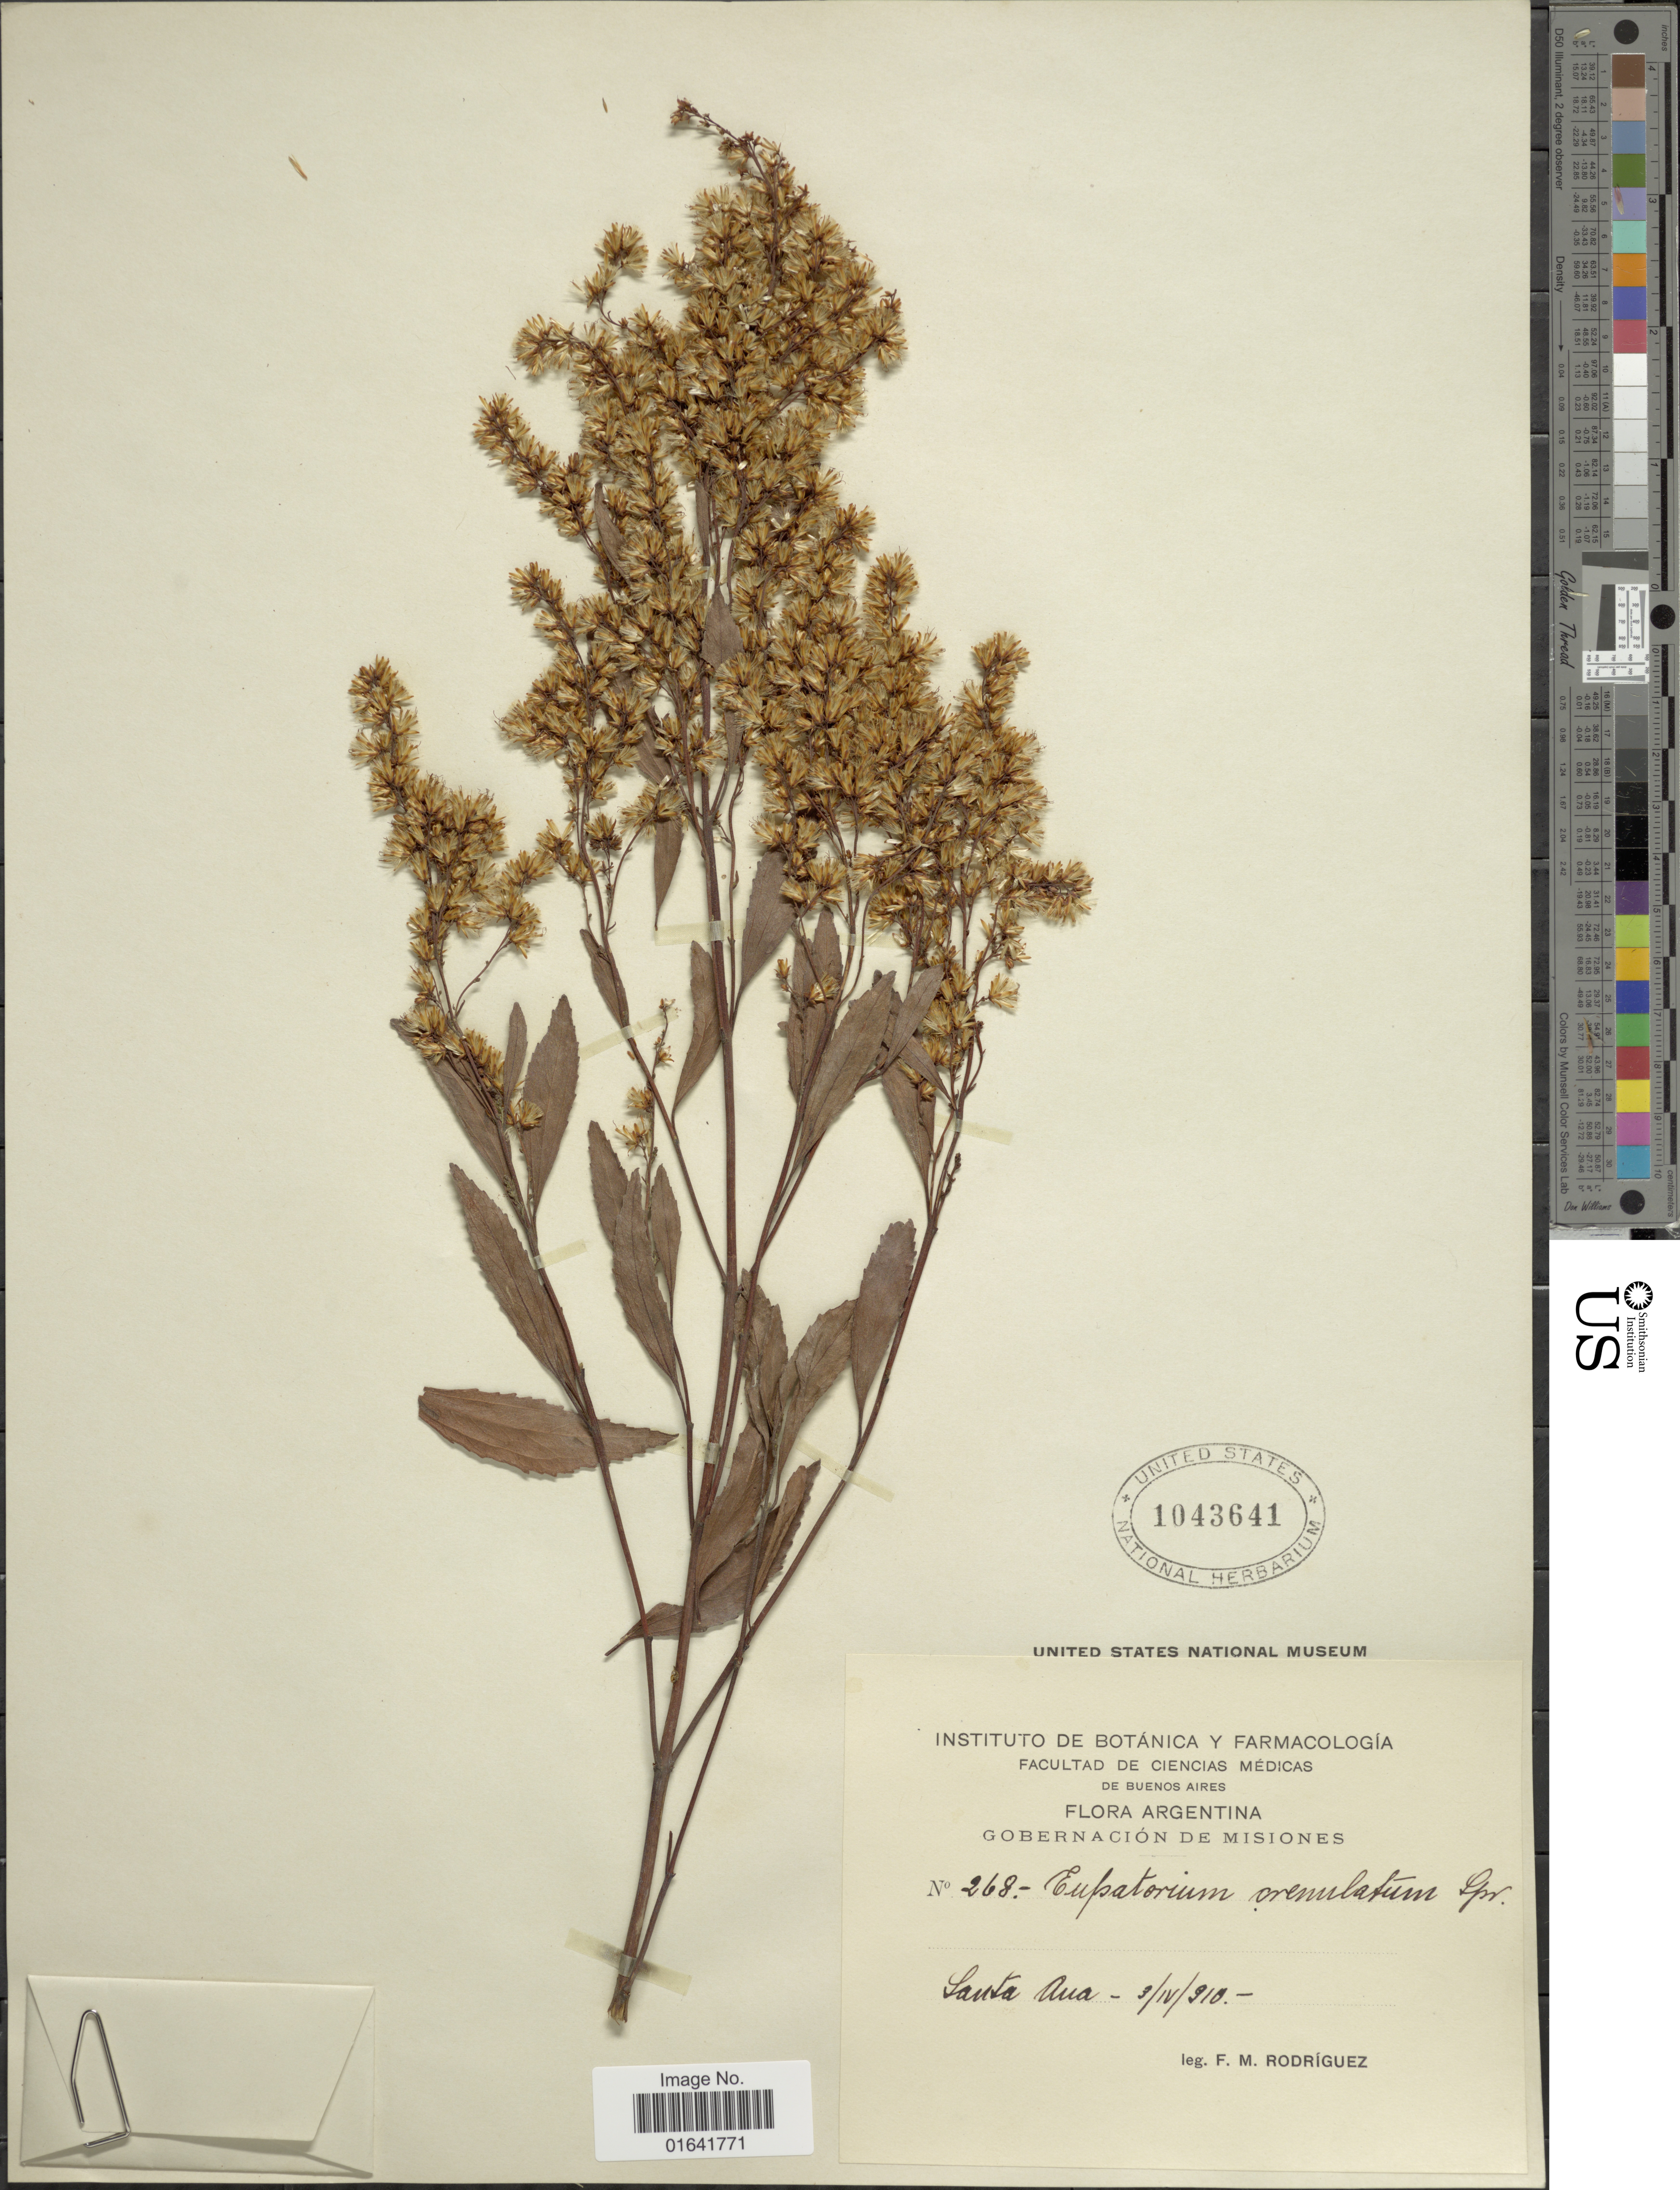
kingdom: Plantae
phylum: Tracheophyta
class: Magnoliopsida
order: Asterales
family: Asteraceae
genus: Raulinoreitzia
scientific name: Raulinoreitzia crenulata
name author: (Spreng.) R.M. King & H. Rob.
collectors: F. M. Rodriguez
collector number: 268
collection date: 1910-04-03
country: Argentina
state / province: Misiones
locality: Gobernacion de Misiones, Santa Ana.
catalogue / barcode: US 1043641